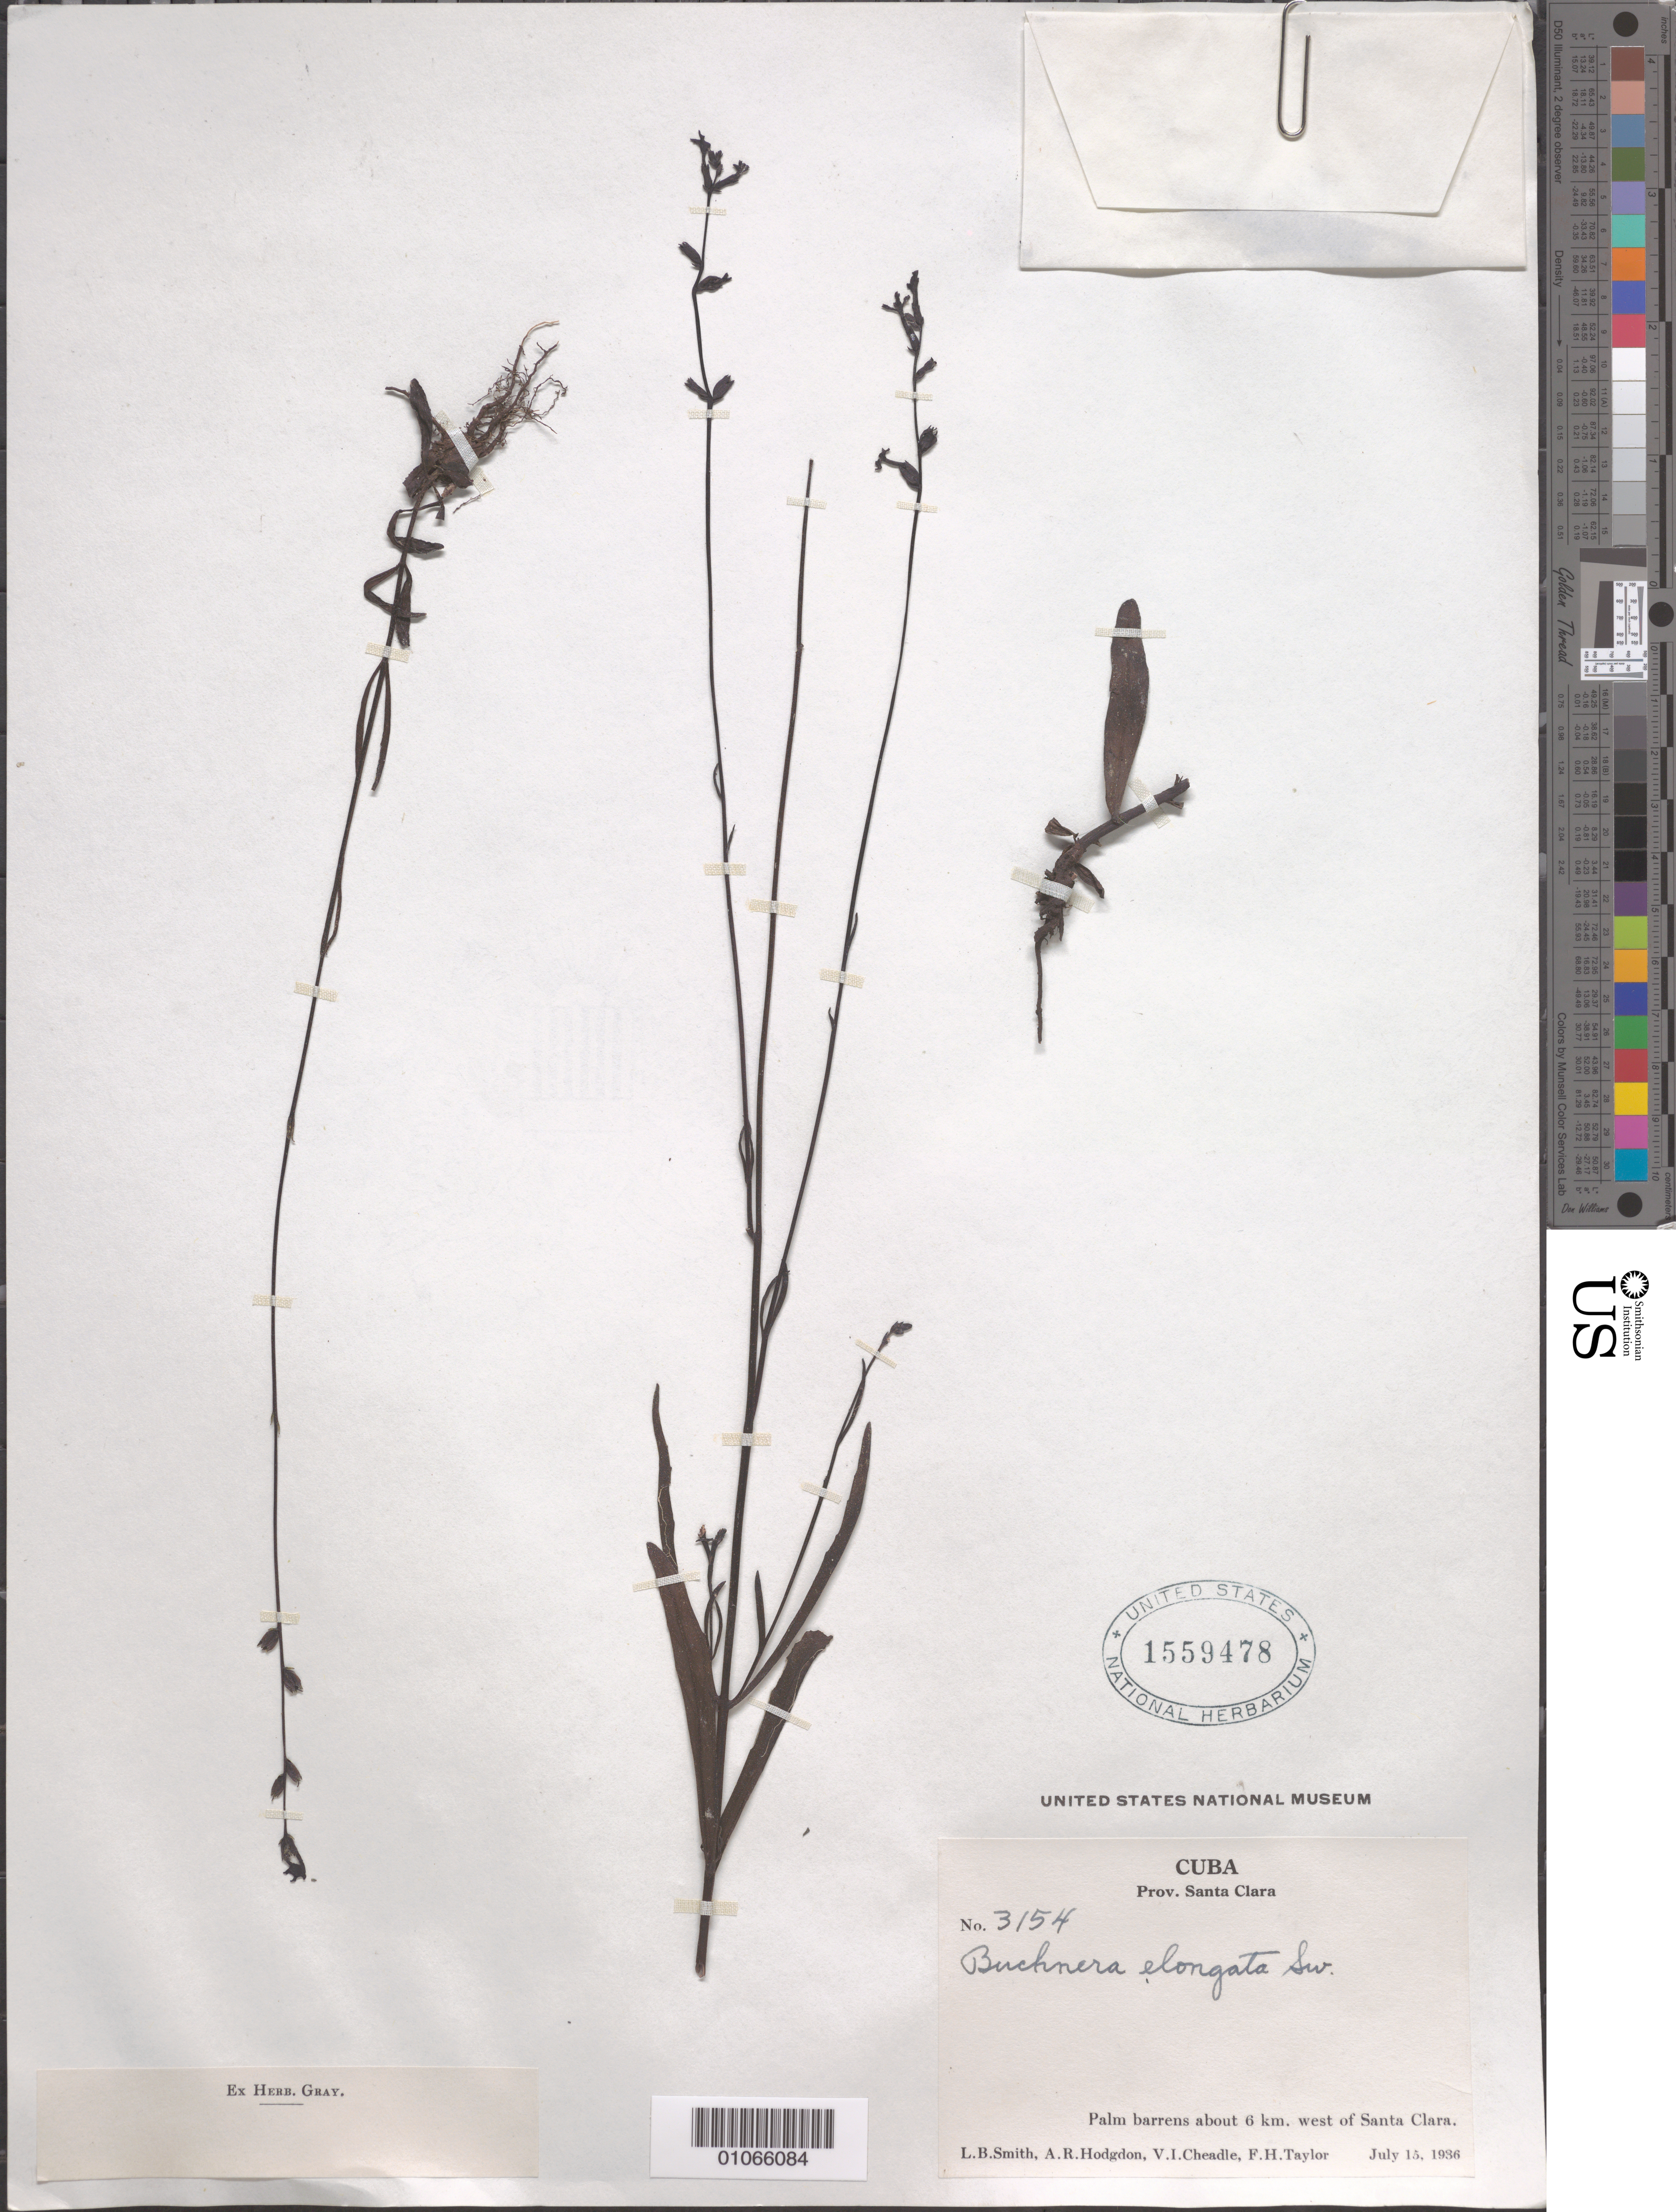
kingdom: Plantae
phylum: Tracheophyta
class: Magnoliopsida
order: Lamiales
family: Orobanchaceae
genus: Buchnera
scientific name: Buchnera elongata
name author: Sw.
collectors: L. Smith, A. R. Hodgdon, V. I. Cheadle & F. H. Taylor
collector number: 3154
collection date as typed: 15 Jul 1936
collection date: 1936-07-15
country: Cuba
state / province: Villa Clara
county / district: Santa Clara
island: Cuba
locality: Palm barrens about 6 km west of Santa Clara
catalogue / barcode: US 1559478